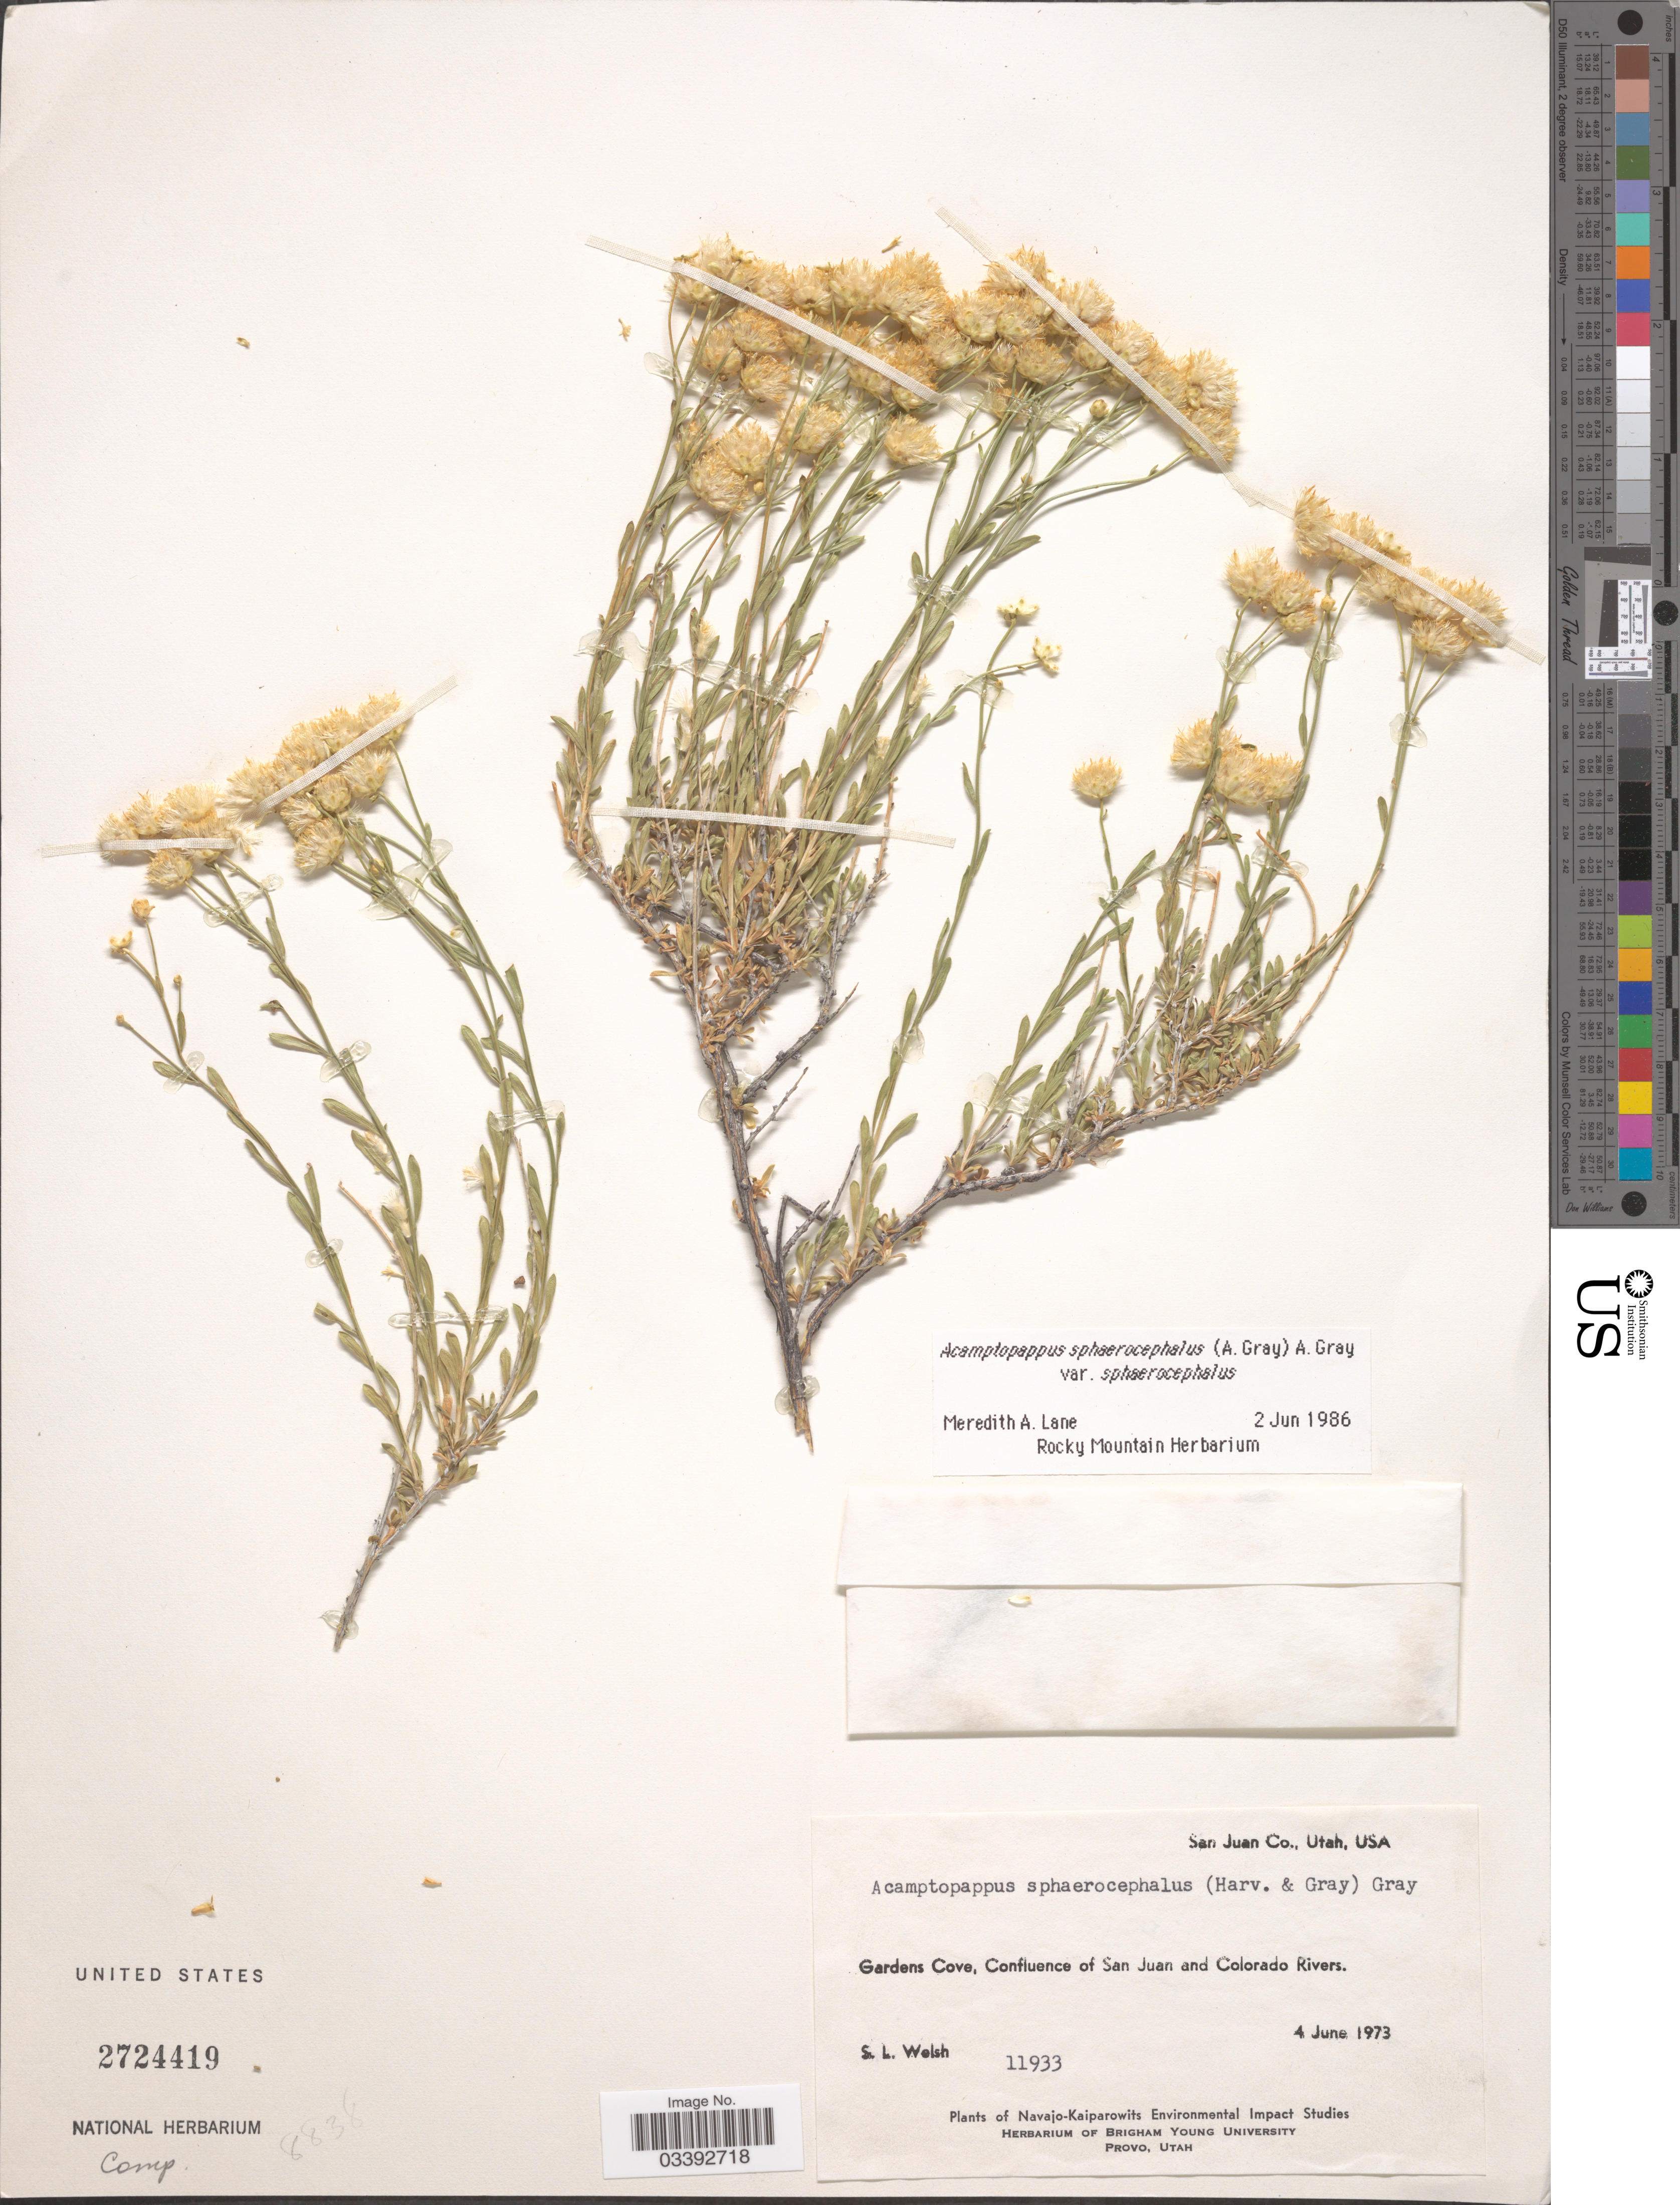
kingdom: Plantae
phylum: Tracheophyta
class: Magnoliopsida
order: Asterales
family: Asteraceae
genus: Acamptopappus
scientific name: Acamptopappus sphaerocephalus var. sphaerocephalus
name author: A. Gray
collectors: S. Welsh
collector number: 11933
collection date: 1973-06-04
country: United States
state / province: Utah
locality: San Juan Co. Gardens Cove, Confluence of San Juan and Colorado Rivers.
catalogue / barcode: US 2724419